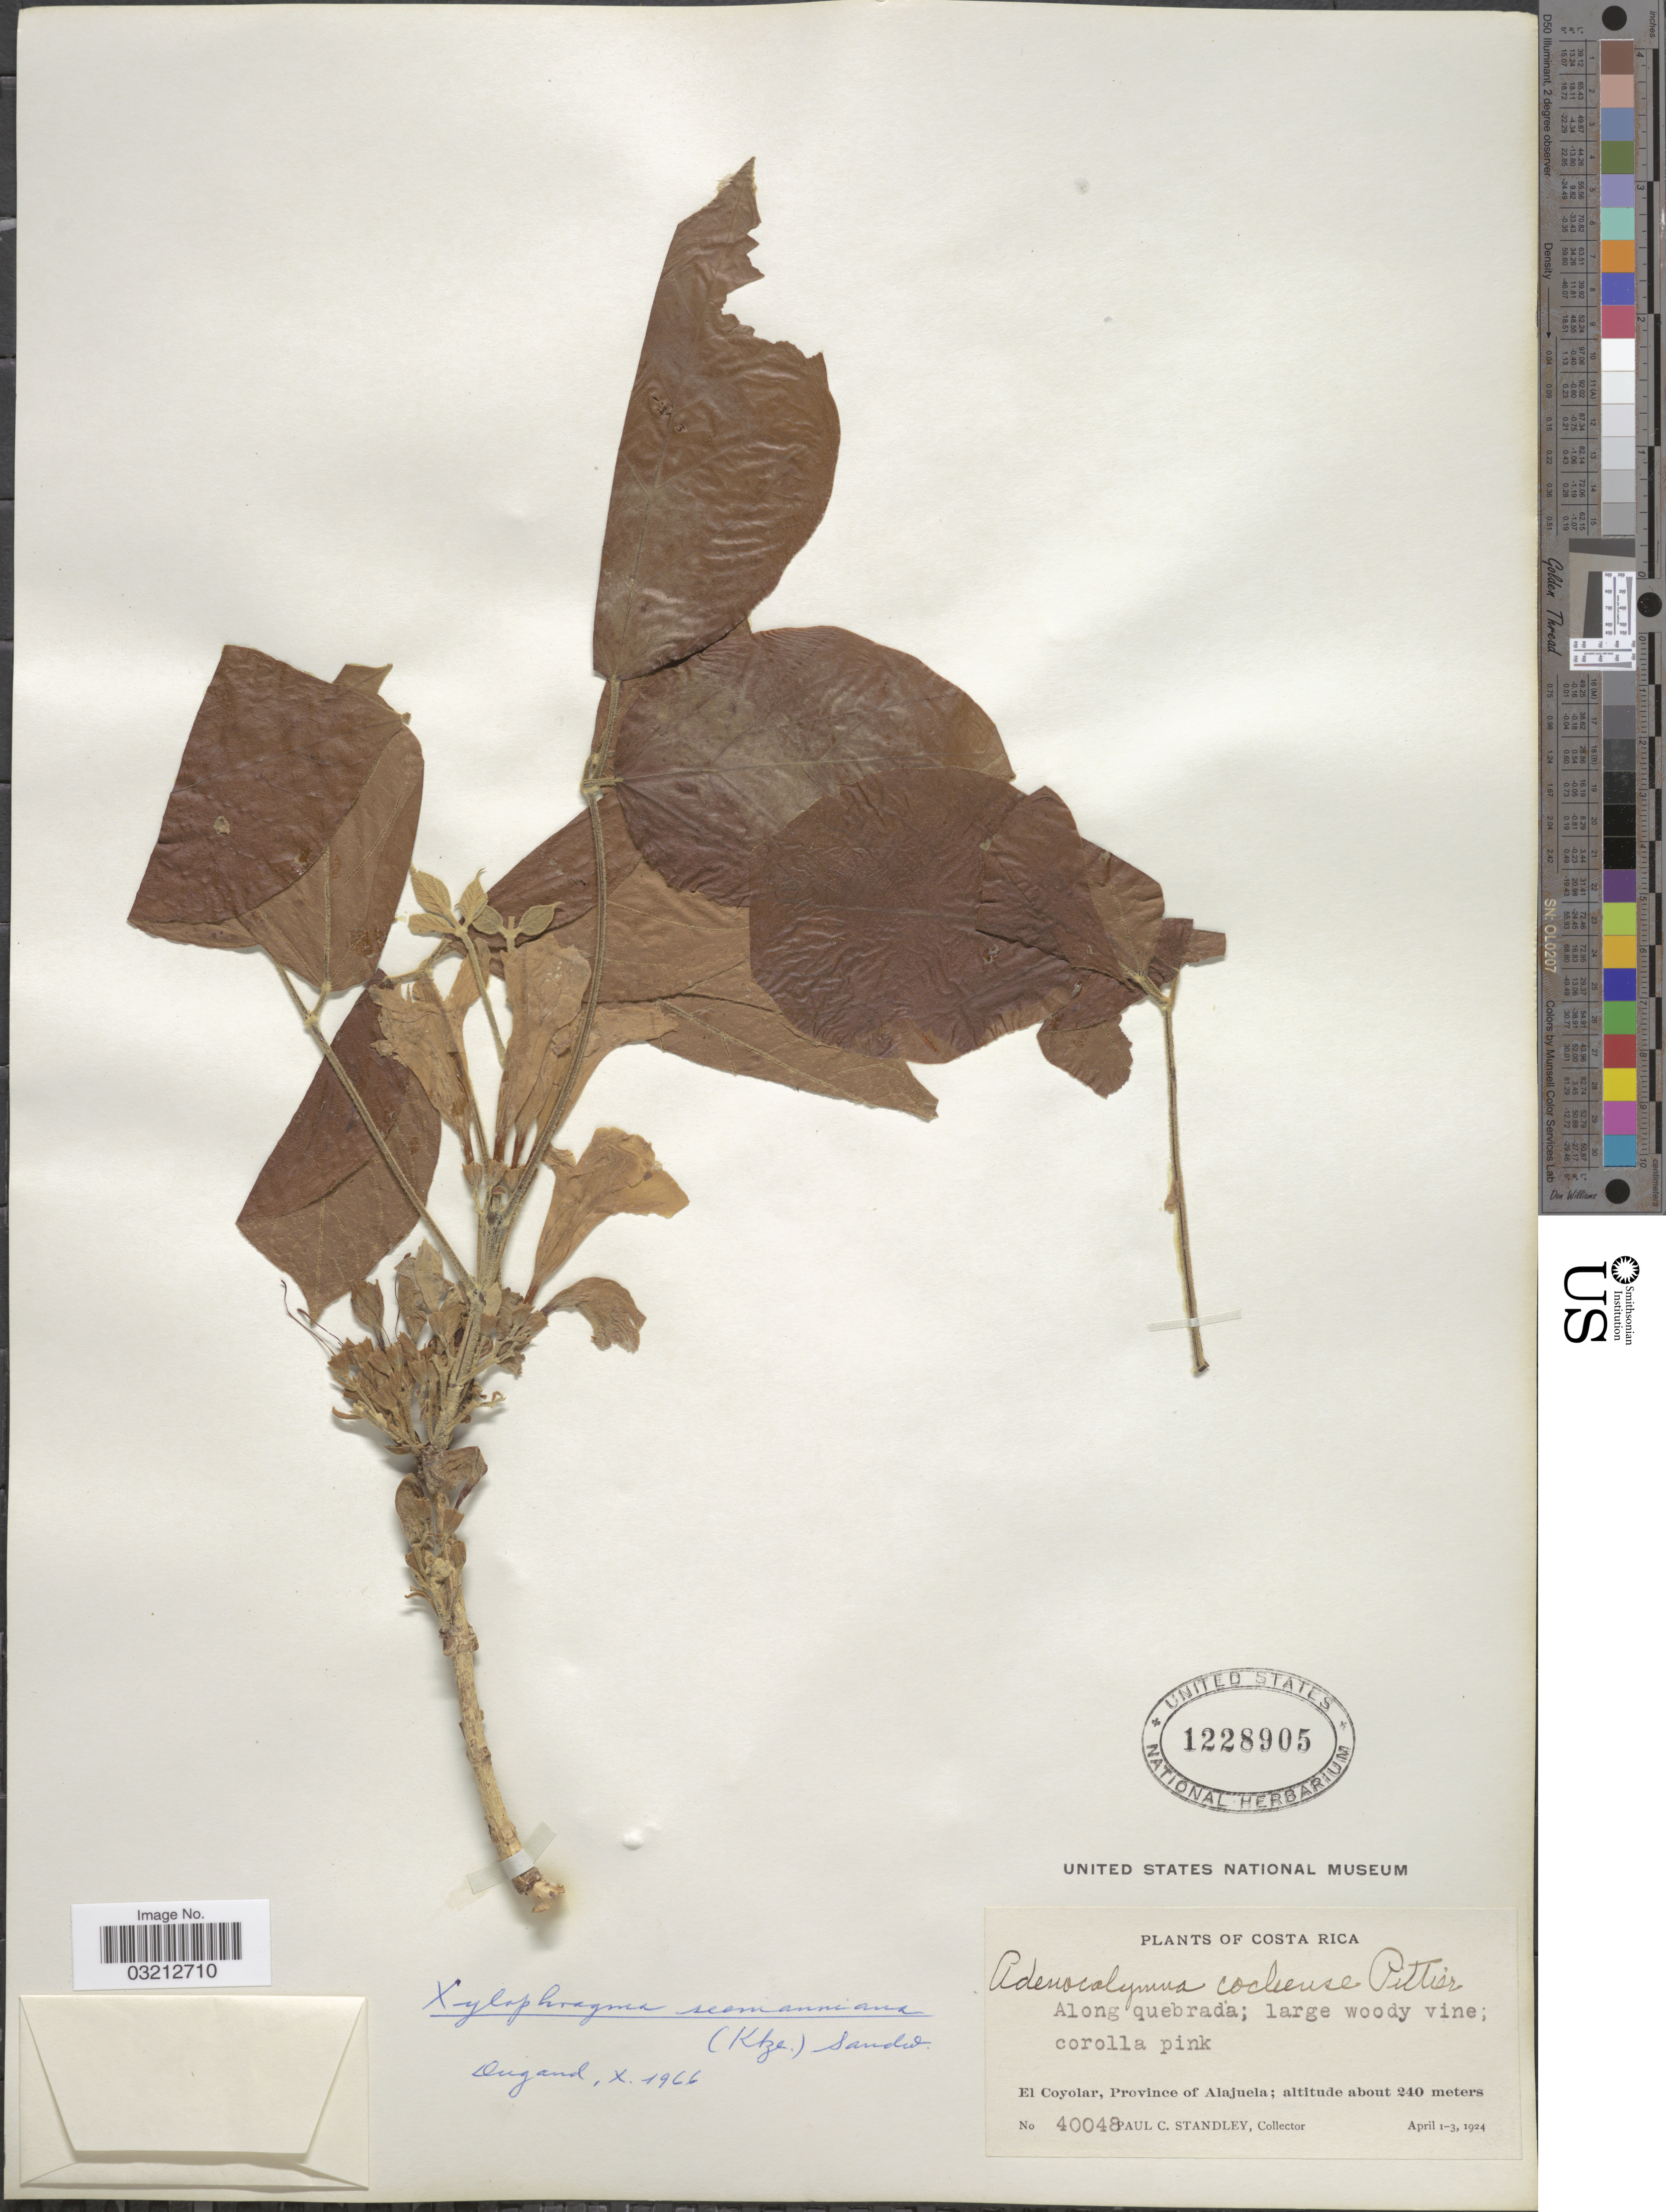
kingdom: Plantae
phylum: Tracheophyta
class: Magnoliopsida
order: Lamiales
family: Bignoniaceae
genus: Xylophragma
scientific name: Xylophragma seemannianum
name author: (Kuntze) Sandwith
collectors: P. C. Standley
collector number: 40048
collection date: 1924-04-01/1924-04-03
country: Costa Rica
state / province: Alajuela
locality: El Coyolar.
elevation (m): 240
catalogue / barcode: US 1228905